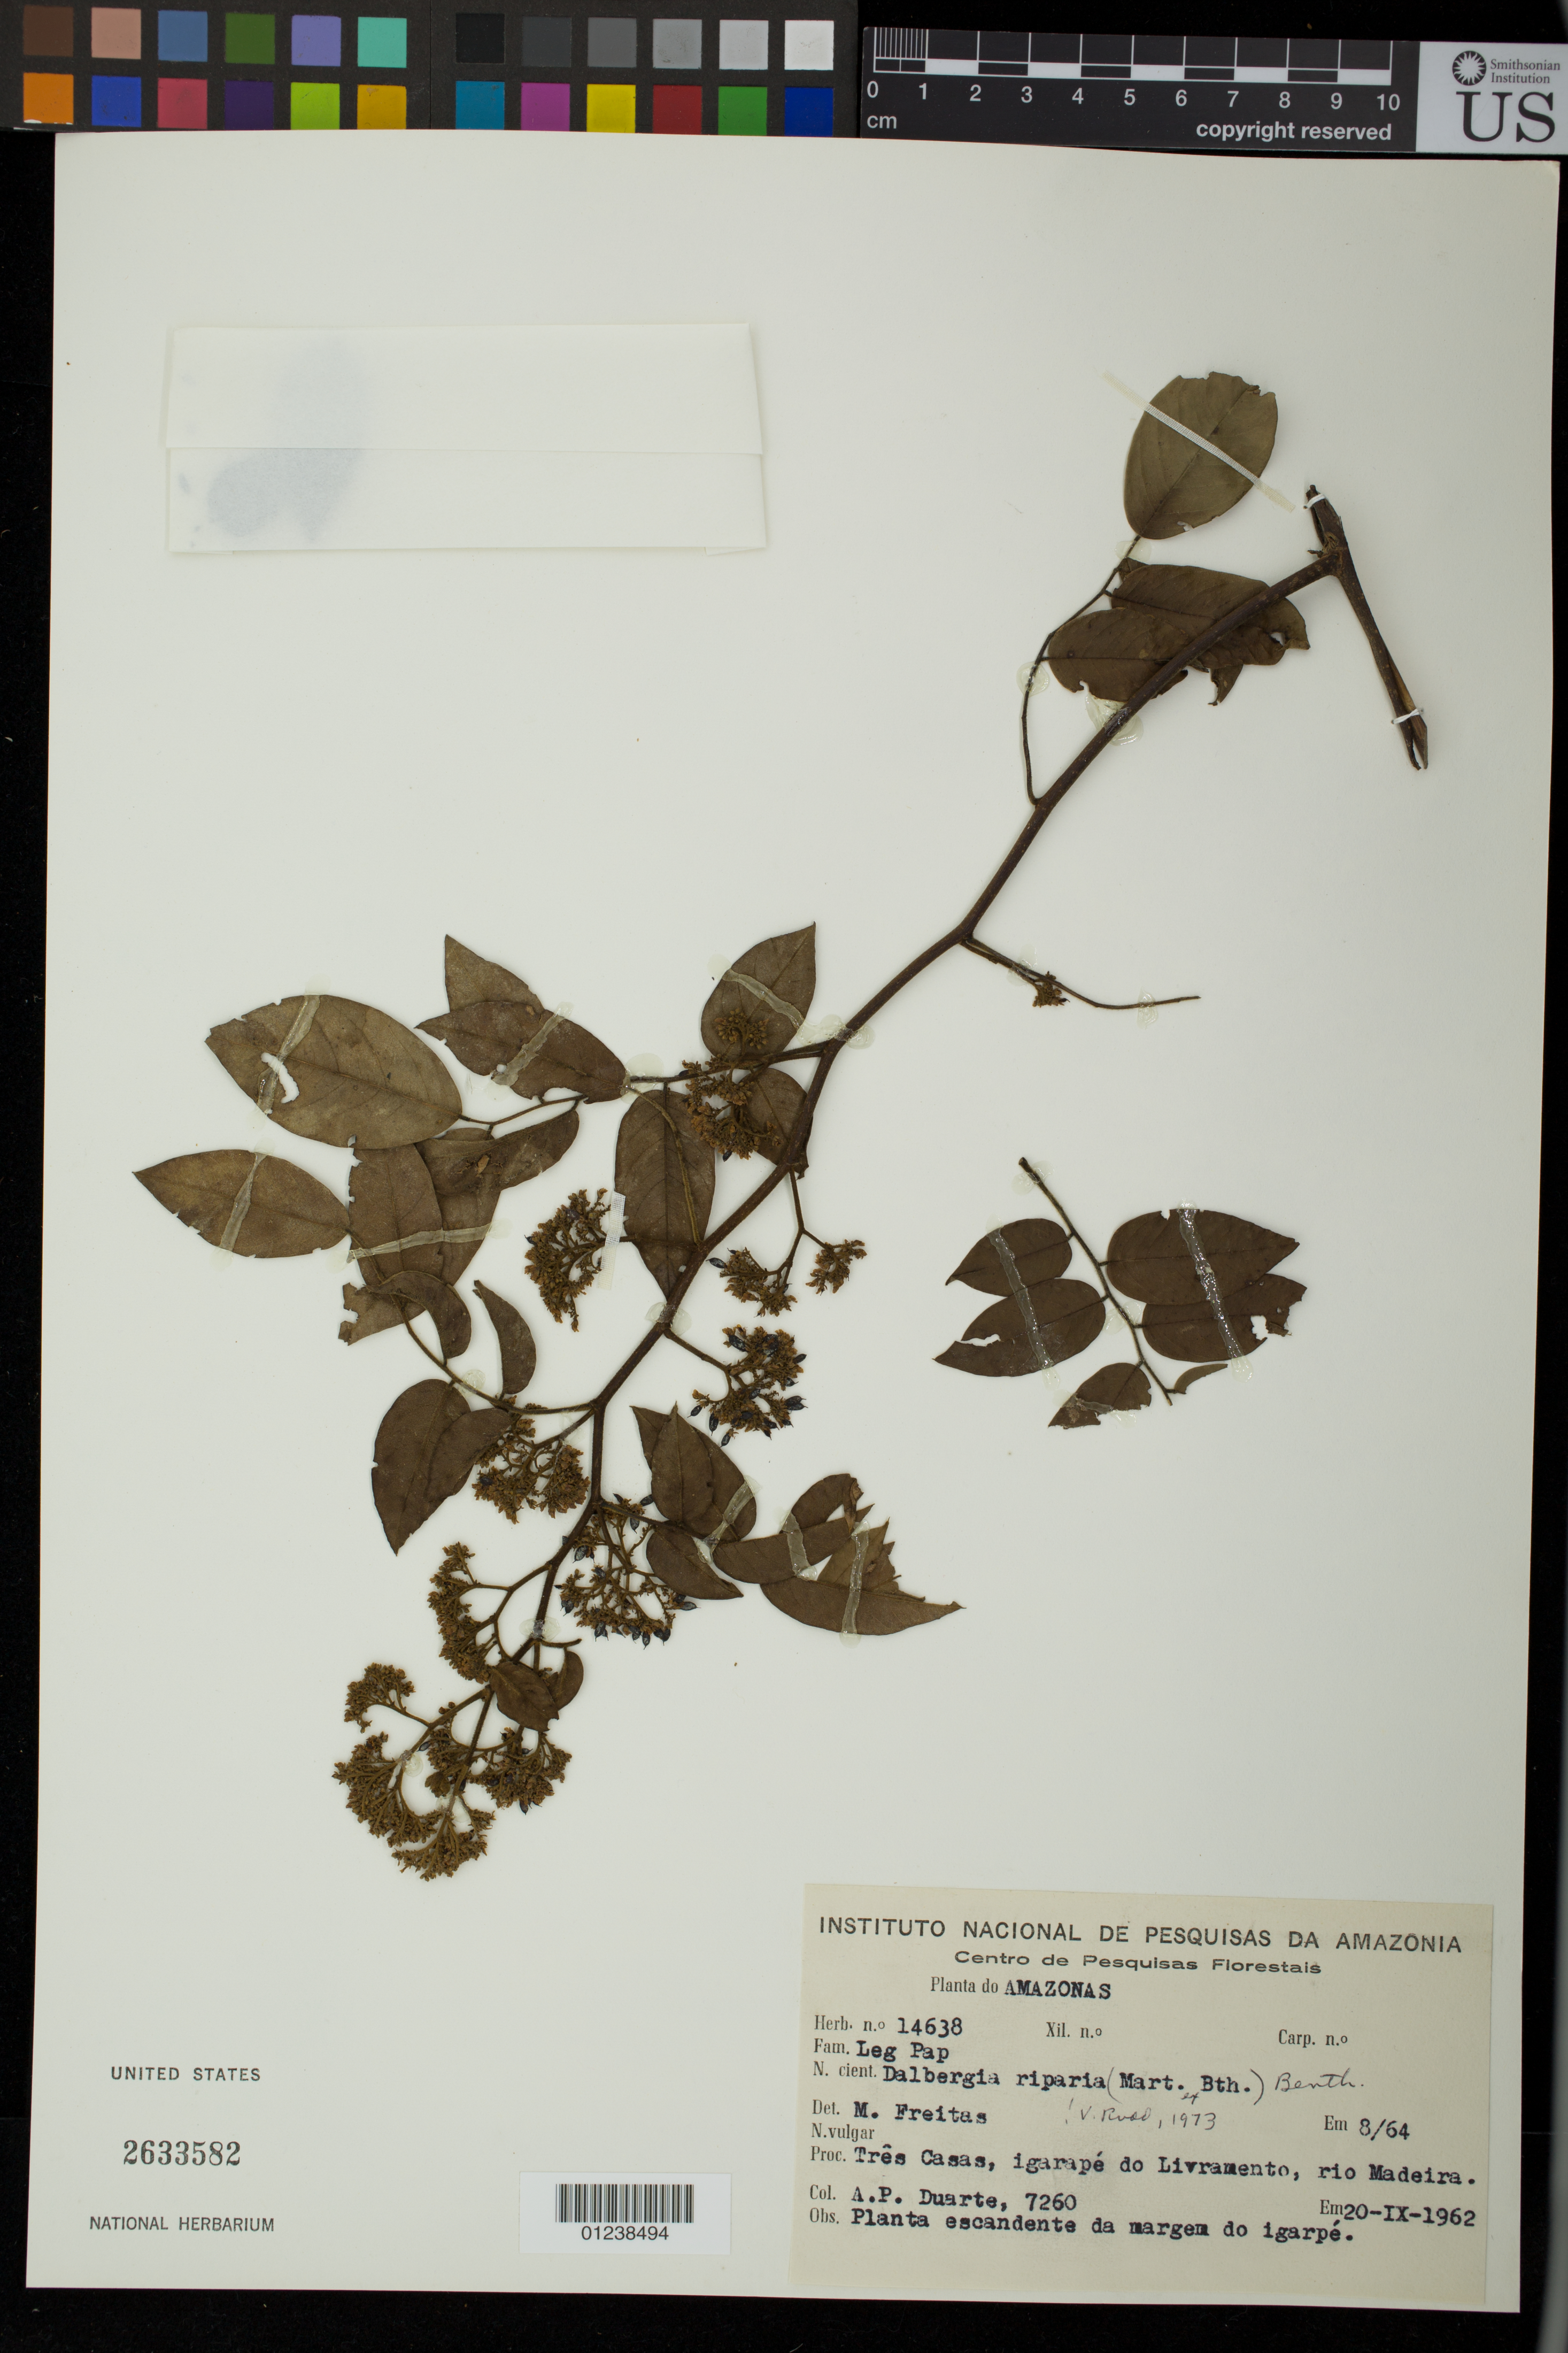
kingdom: Plantae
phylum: Tracheophyta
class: Magnoliopsida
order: Fabales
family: Fabaceae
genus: Dalbergia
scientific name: Dalbergia riparia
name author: (Mart.) Benth.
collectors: A. Duarte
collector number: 7260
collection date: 1962-09-20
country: Brazil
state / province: Amazonas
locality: Tres Cases, igarape do Livramento, rio Madeira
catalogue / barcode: US 2633582